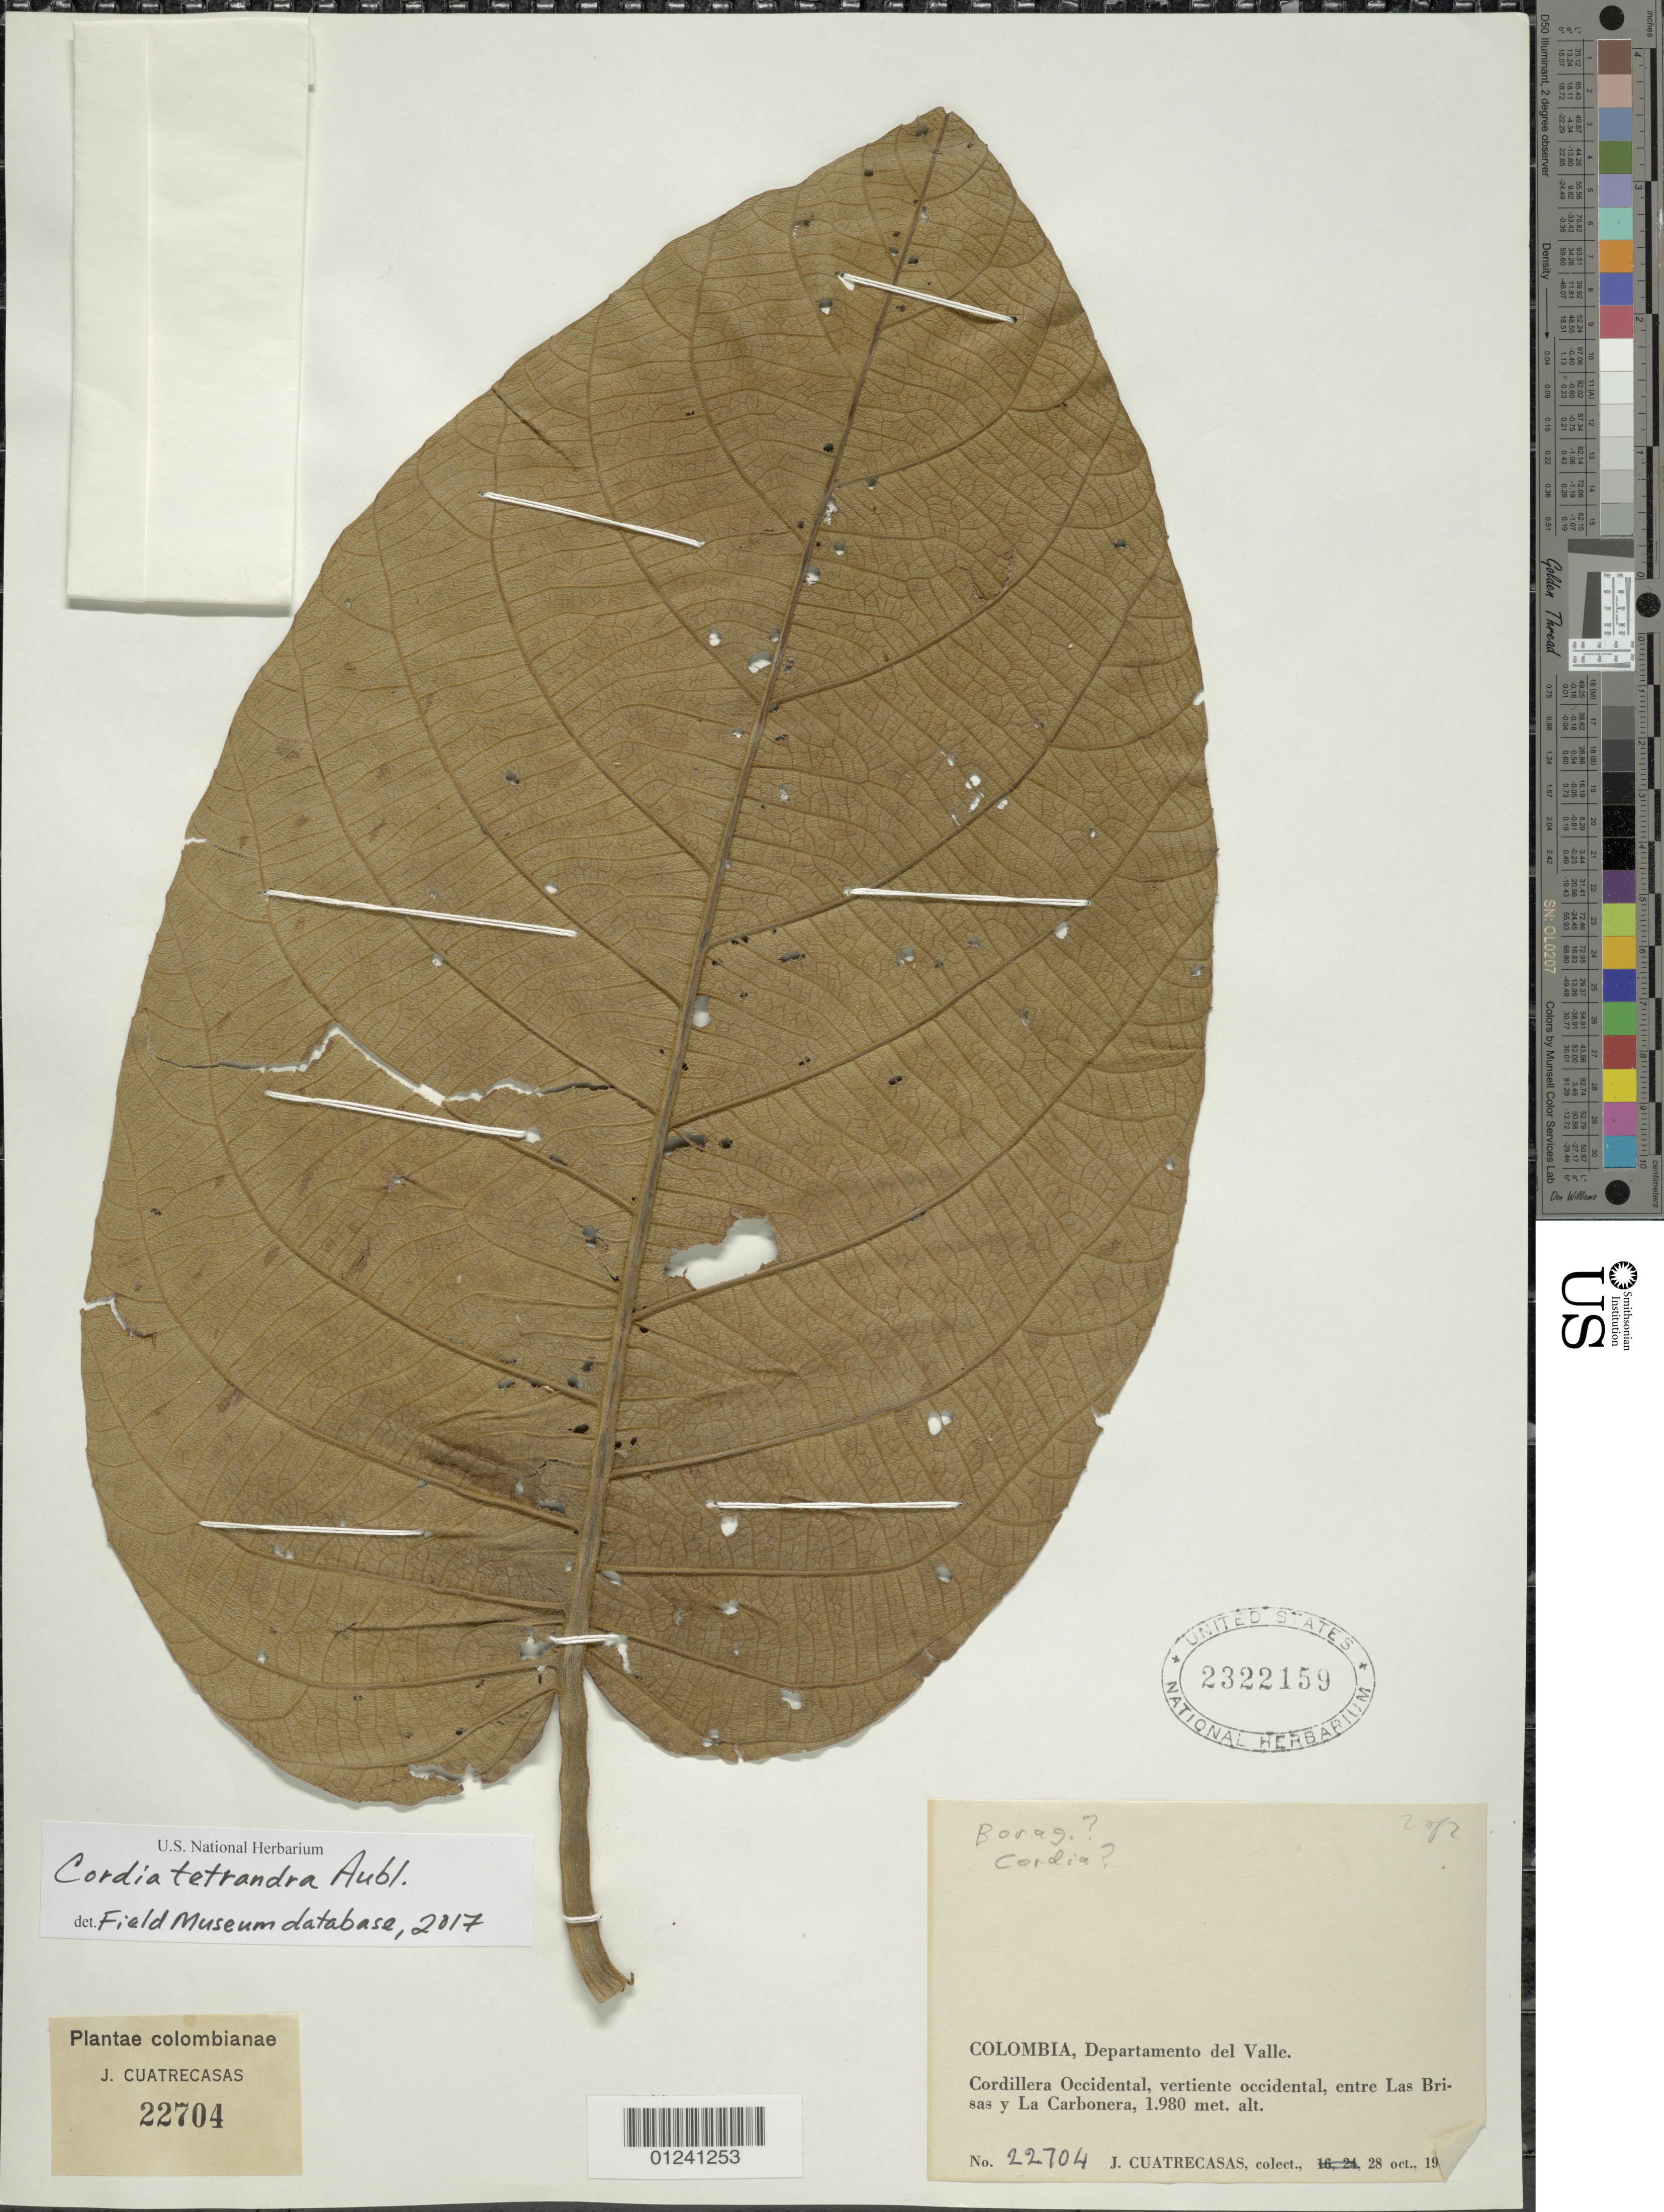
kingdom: Plantae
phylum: Tracheophyta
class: Magnoliopsida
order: Boraginales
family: Cordiaceae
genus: Cordia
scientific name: Cordia tetrandra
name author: Aubl.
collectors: J. Cuatrecasas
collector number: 22704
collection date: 1946-10-28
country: Colombia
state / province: Valle del Cauca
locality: Cordillera Occidental; vertiente occidental, entre Las Brisas y La Carbonera.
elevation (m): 1980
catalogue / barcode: US 2322159